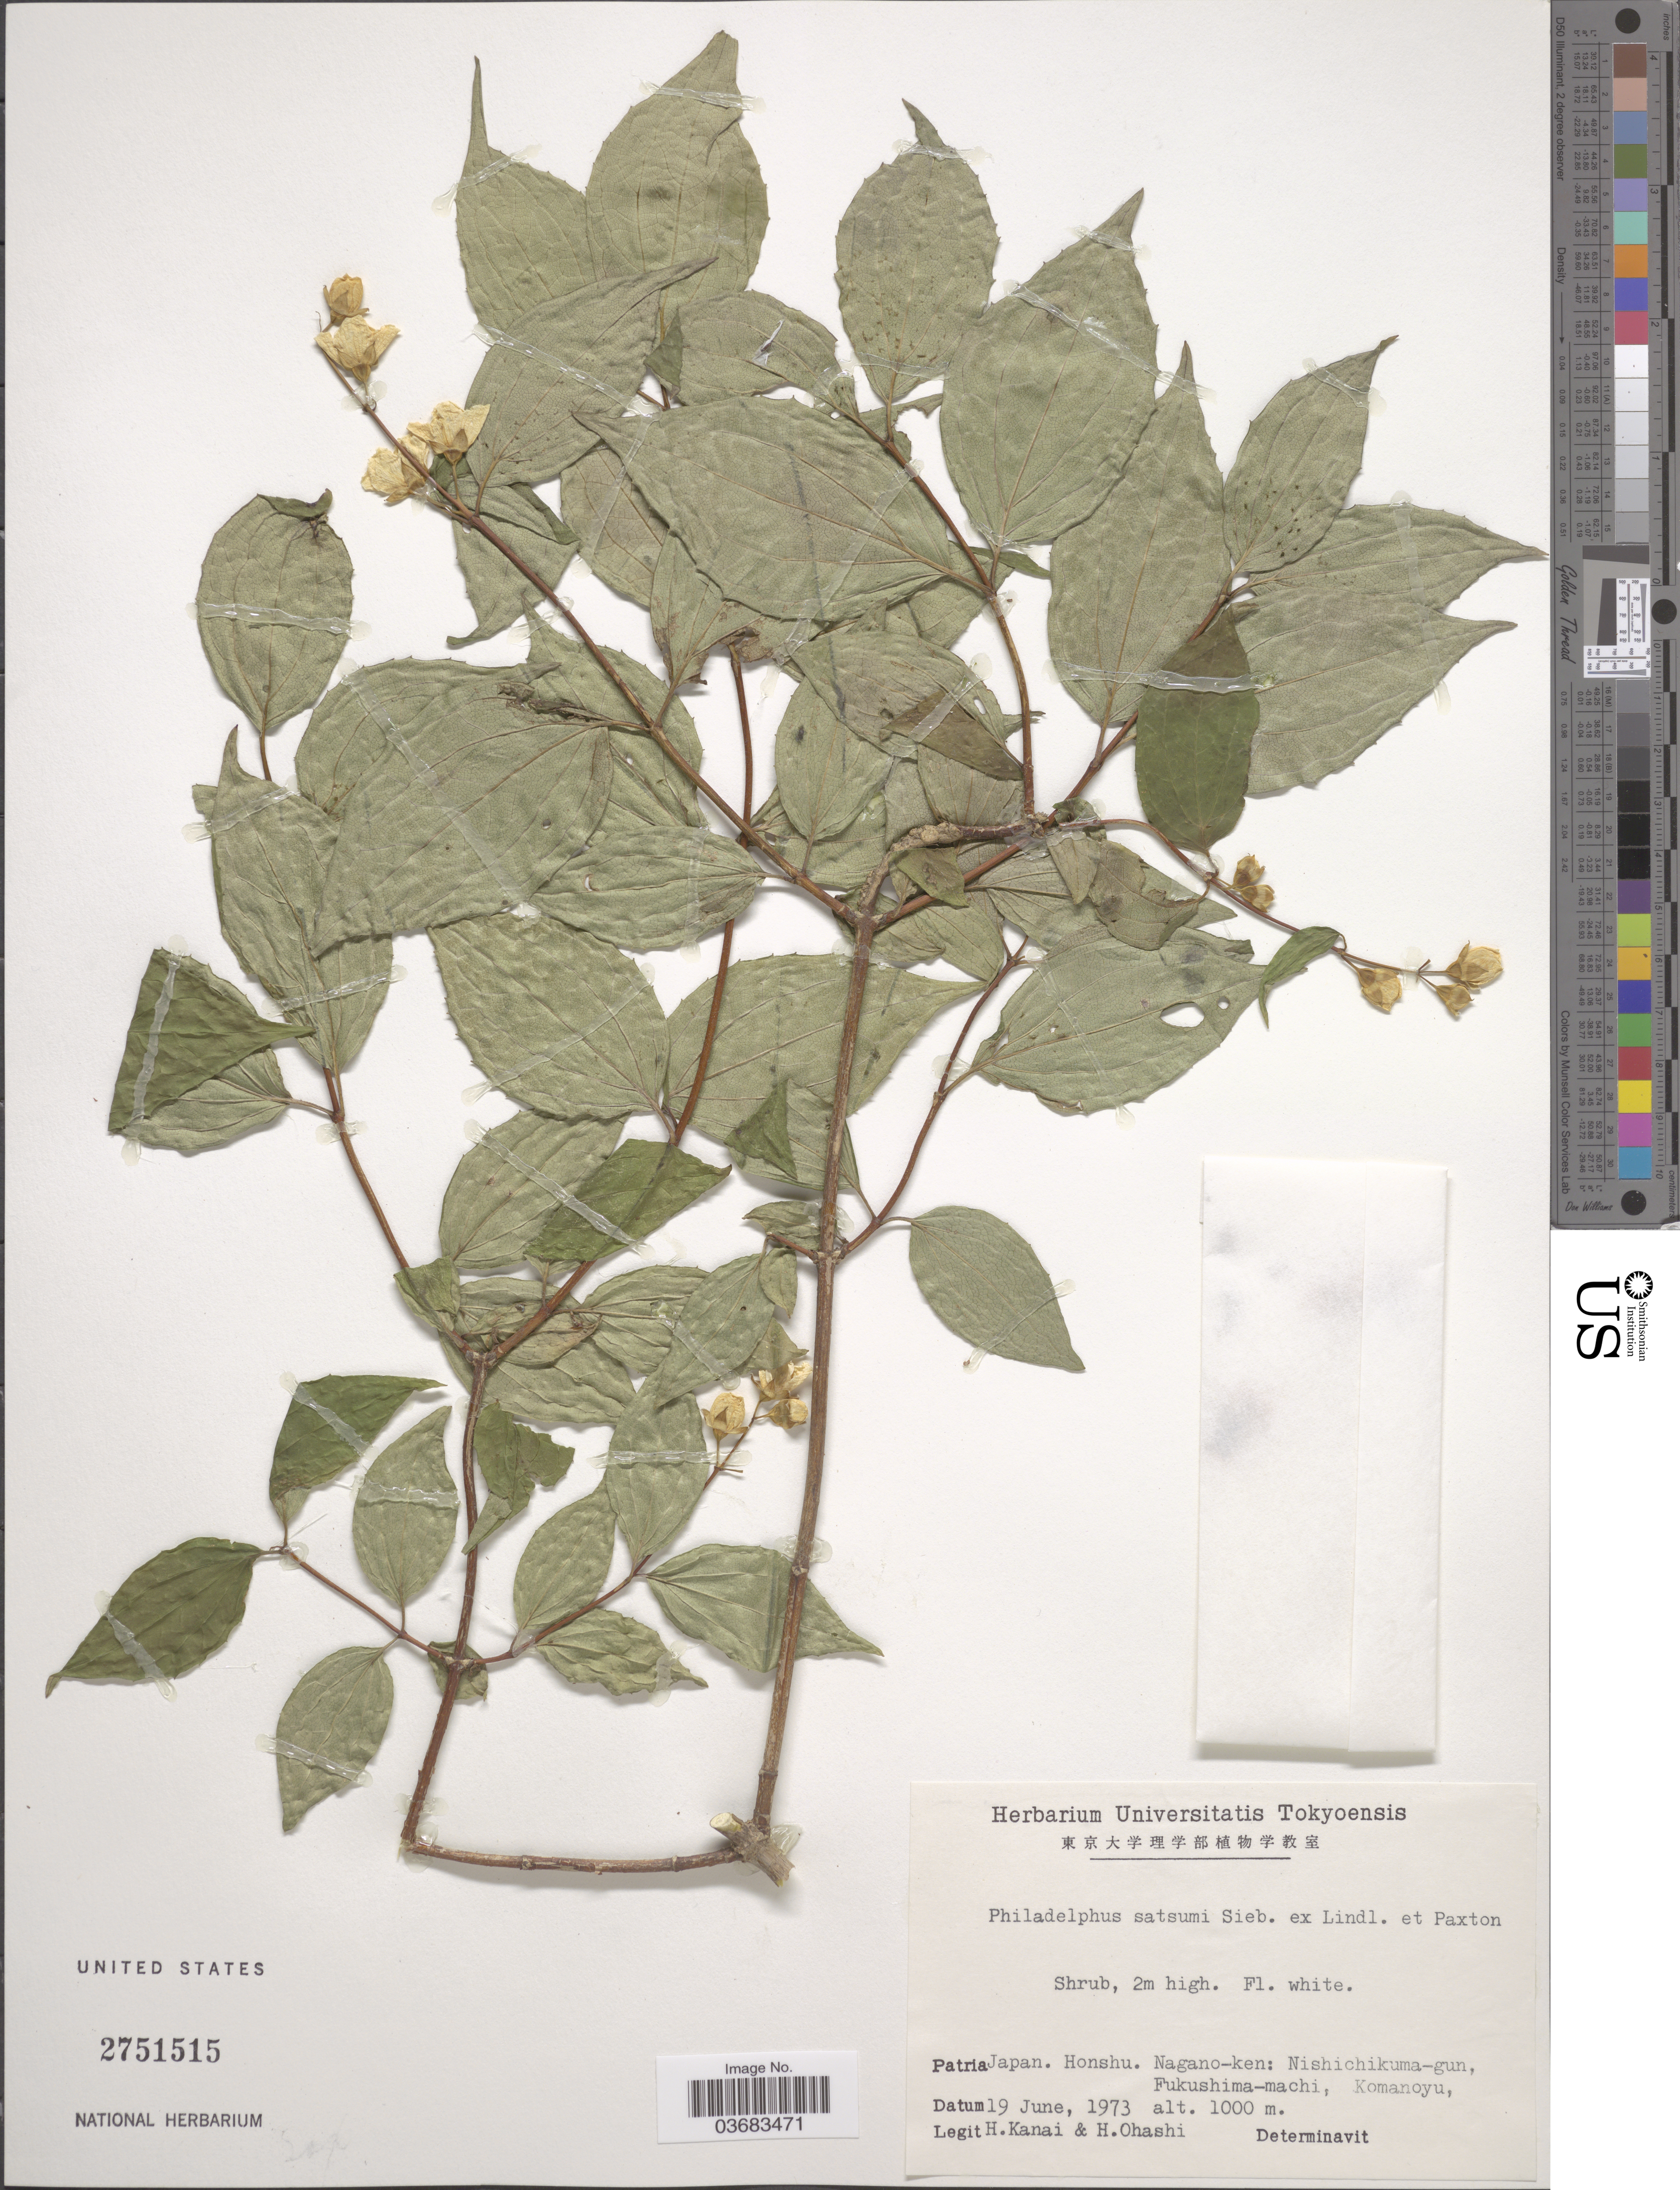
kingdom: Plantae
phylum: Tracheophyta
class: Magnoliopsida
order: Cornales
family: Hydrangeaceae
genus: Philadelphus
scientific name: Philadelphus satsumi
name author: Siebold ex Lindl. & Paxton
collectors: H. Kanai & H. Ohashi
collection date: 1973-06-19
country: Japan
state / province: Nagano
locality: Honshu. Nagano-ken: Nishichikuma-gun, Fukushima-machi, Komanoyu.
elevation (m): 1000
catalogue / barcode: US 2751515